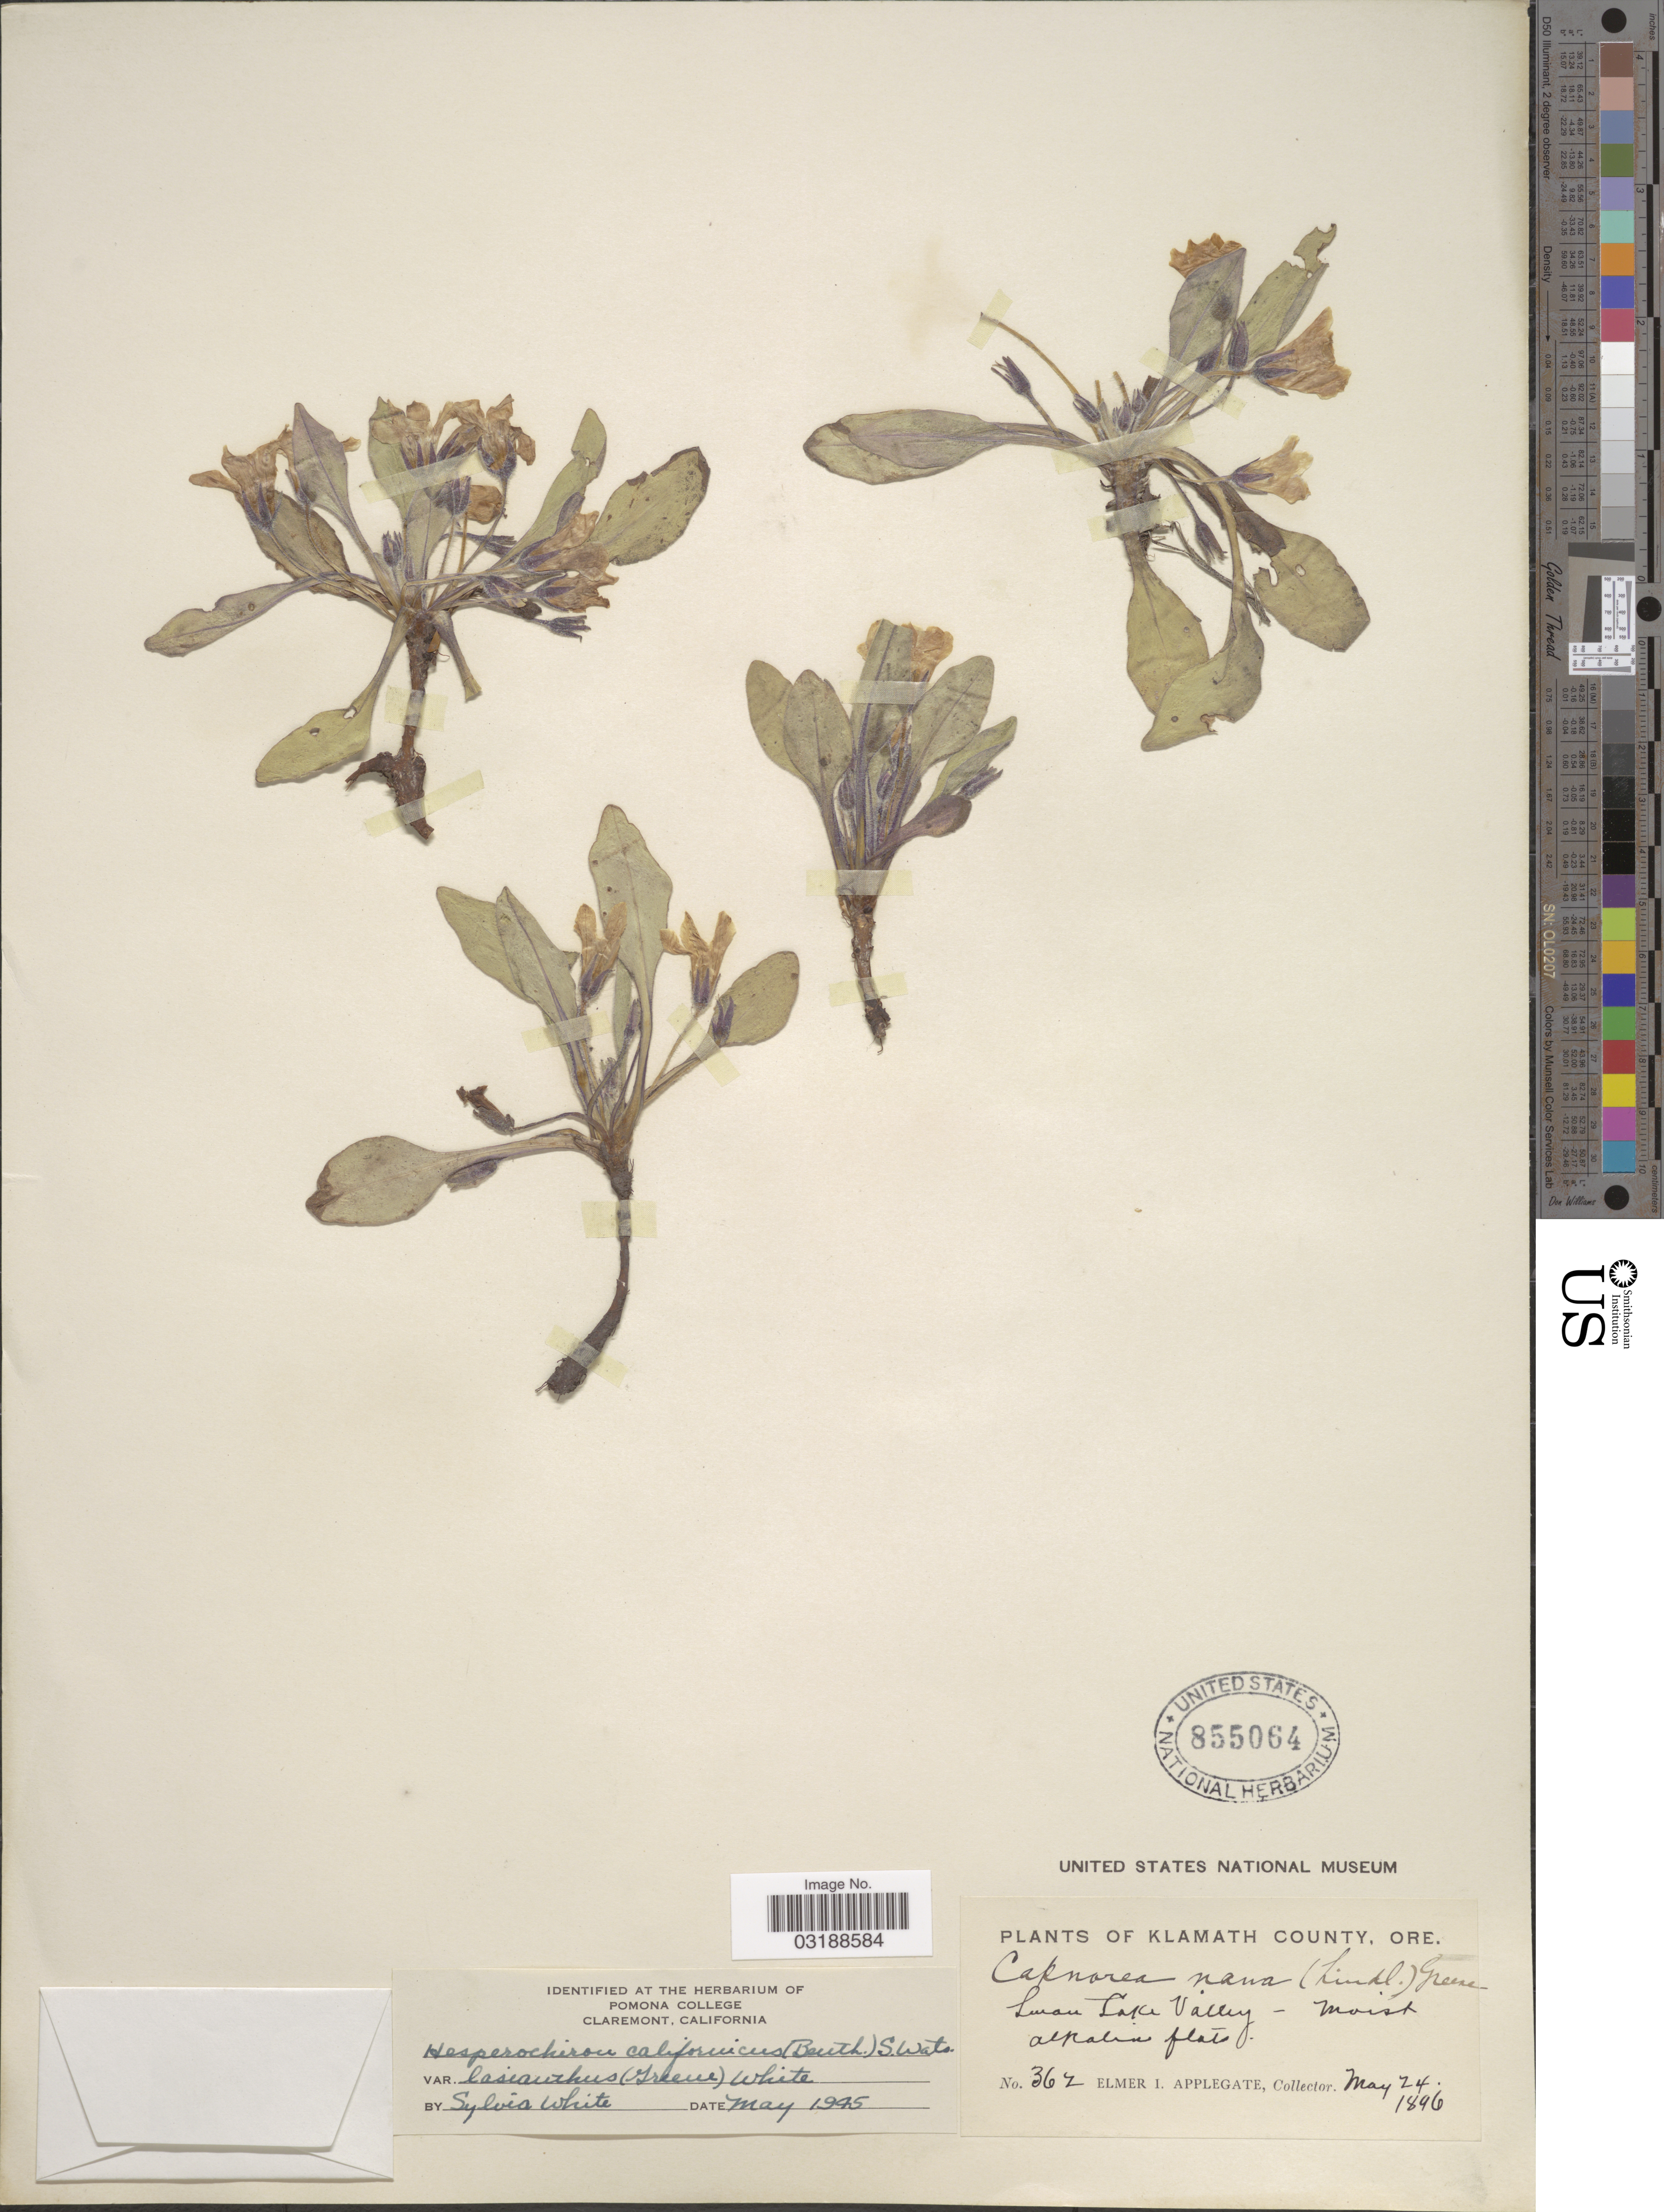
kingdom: Plantae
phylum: Tracheophyta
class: Magnoliopsida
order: Boraginales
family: Hydrophyllaceae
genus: Hesperochiron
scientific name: Hesperochiron californicus var. lasianthus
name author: (Kellogg) Brand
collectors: E. I. Applegate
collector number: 367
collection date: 1896-05-24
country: United States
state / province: Oregon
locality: Klamath County, Swan Lake Valley.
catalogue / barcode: US 855064